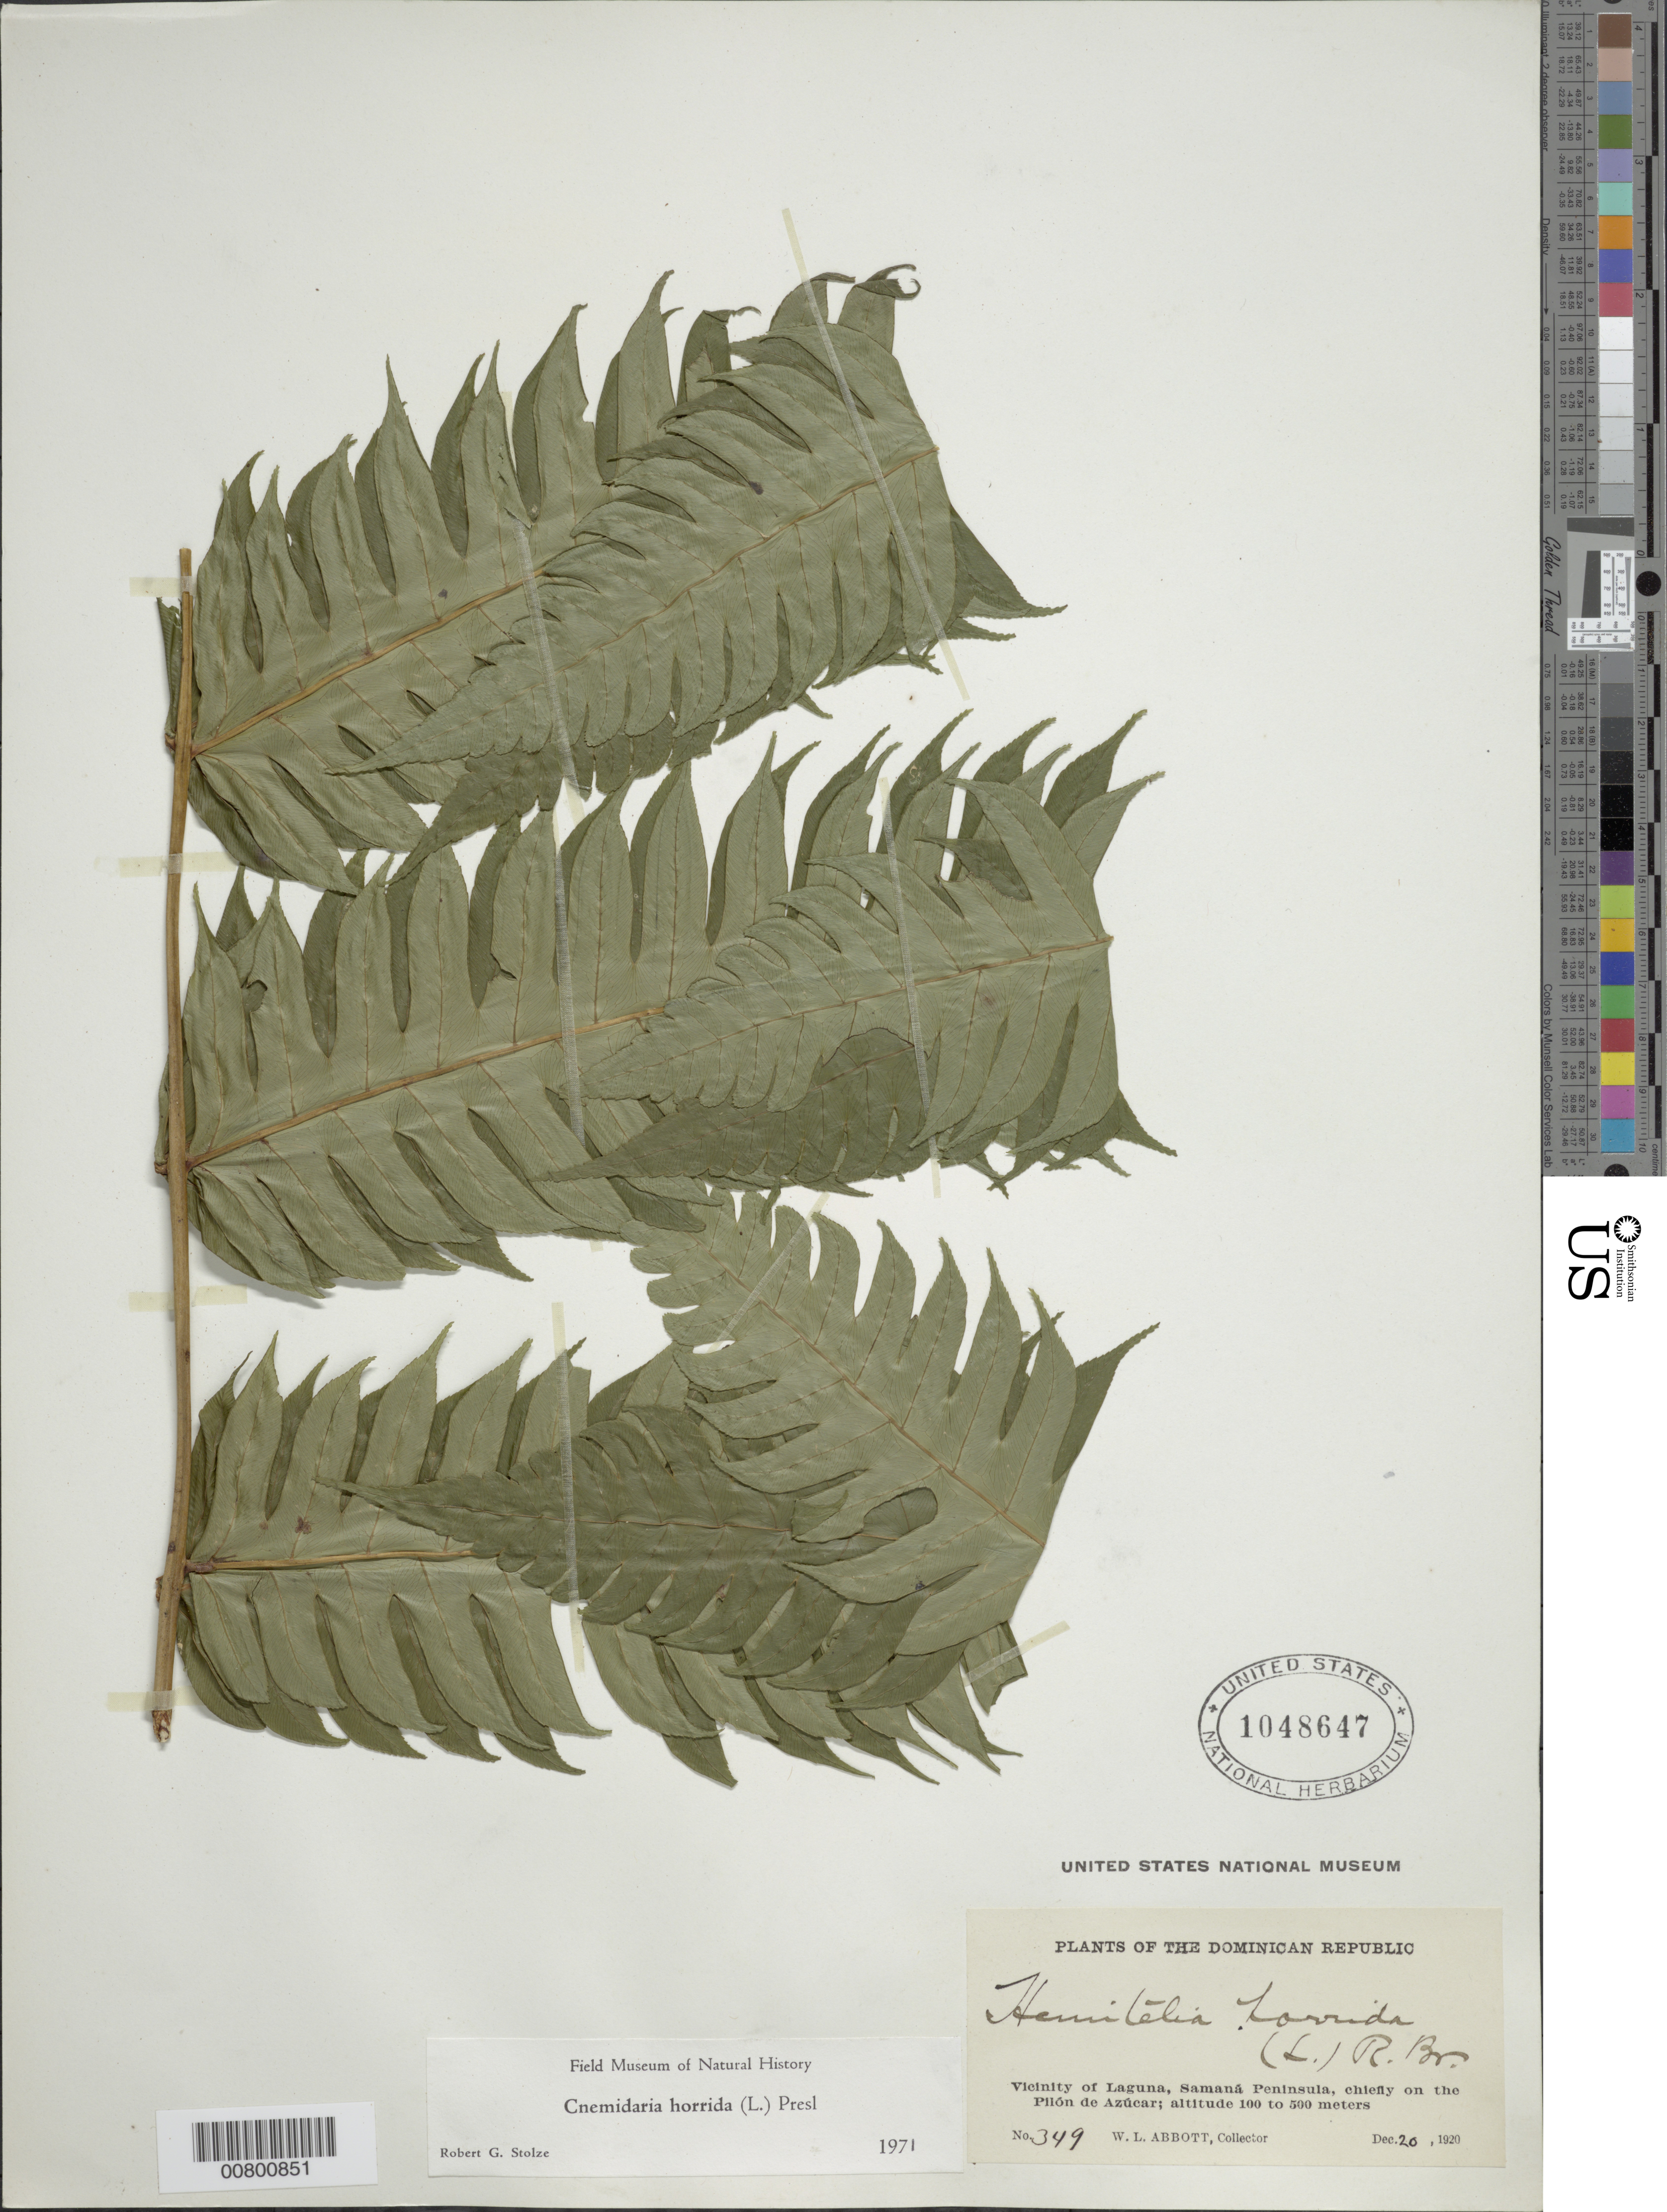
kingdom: Plantae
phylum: Tracheophyta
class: Polypodiopsida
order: Cyatheales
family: Cyatheaceae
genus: Cyathea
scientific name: Cyathea horrida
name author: (L.) Sm.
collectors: W. L. Abbott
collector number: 349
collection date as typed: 26 Dec 1920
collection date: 1920-12-26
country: Dominican Republic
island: Hispaniola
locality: Samaná Peninsula, chiefly on the Pilón de Azúcar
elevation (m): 100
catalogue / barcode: US 1048647